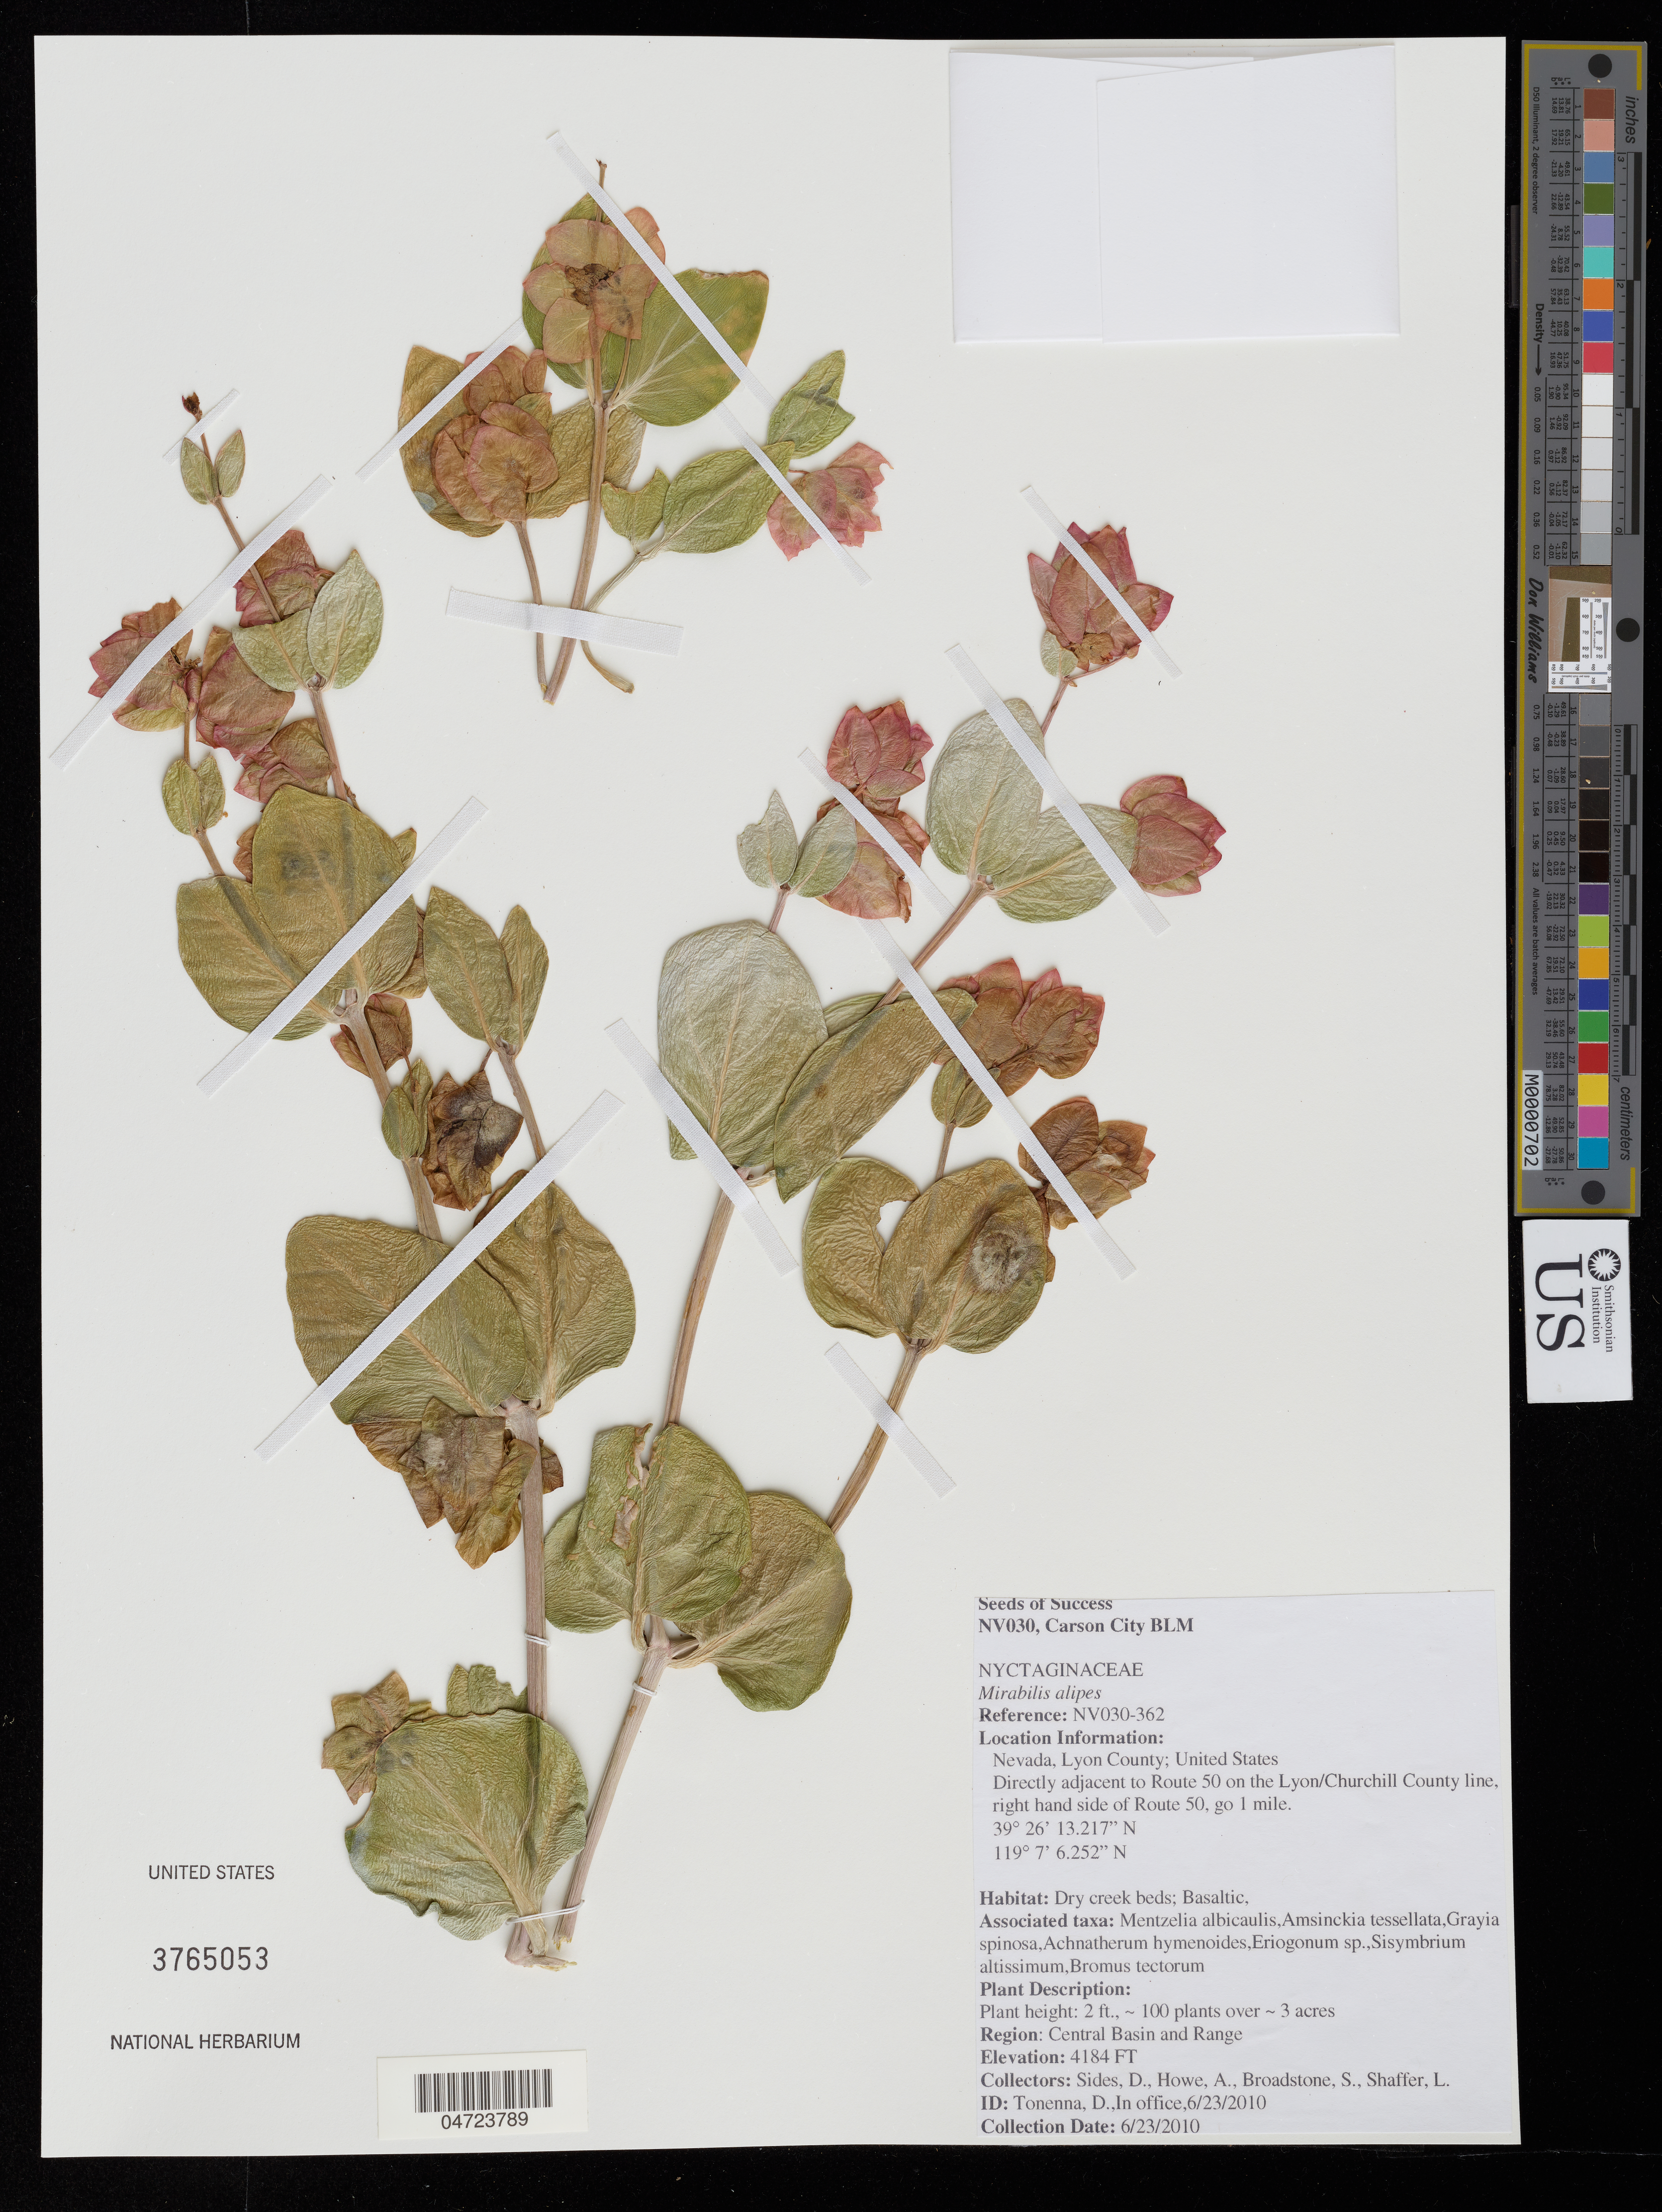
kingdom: Plantae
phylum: Tracheophyta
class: Magnoliopsida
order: Caryophyllales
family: Nyctaginaceae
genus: Mirabilis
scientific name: Mirabilis alipes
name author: (S. Watson) Pilz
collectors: D. Sides, A. Howe, S. Broadstone & L. Shaffer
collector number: NV030-362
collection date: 2010-06-23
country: United States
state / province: Nevada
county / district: Lyon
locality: Lyon County. Directly adjacent to Route 50 on the Lyon/Churchill County line, right hand side of Route 50, go 1 mile. Region: Central Basin and Range.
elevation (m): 1275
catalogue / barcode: US 3765053